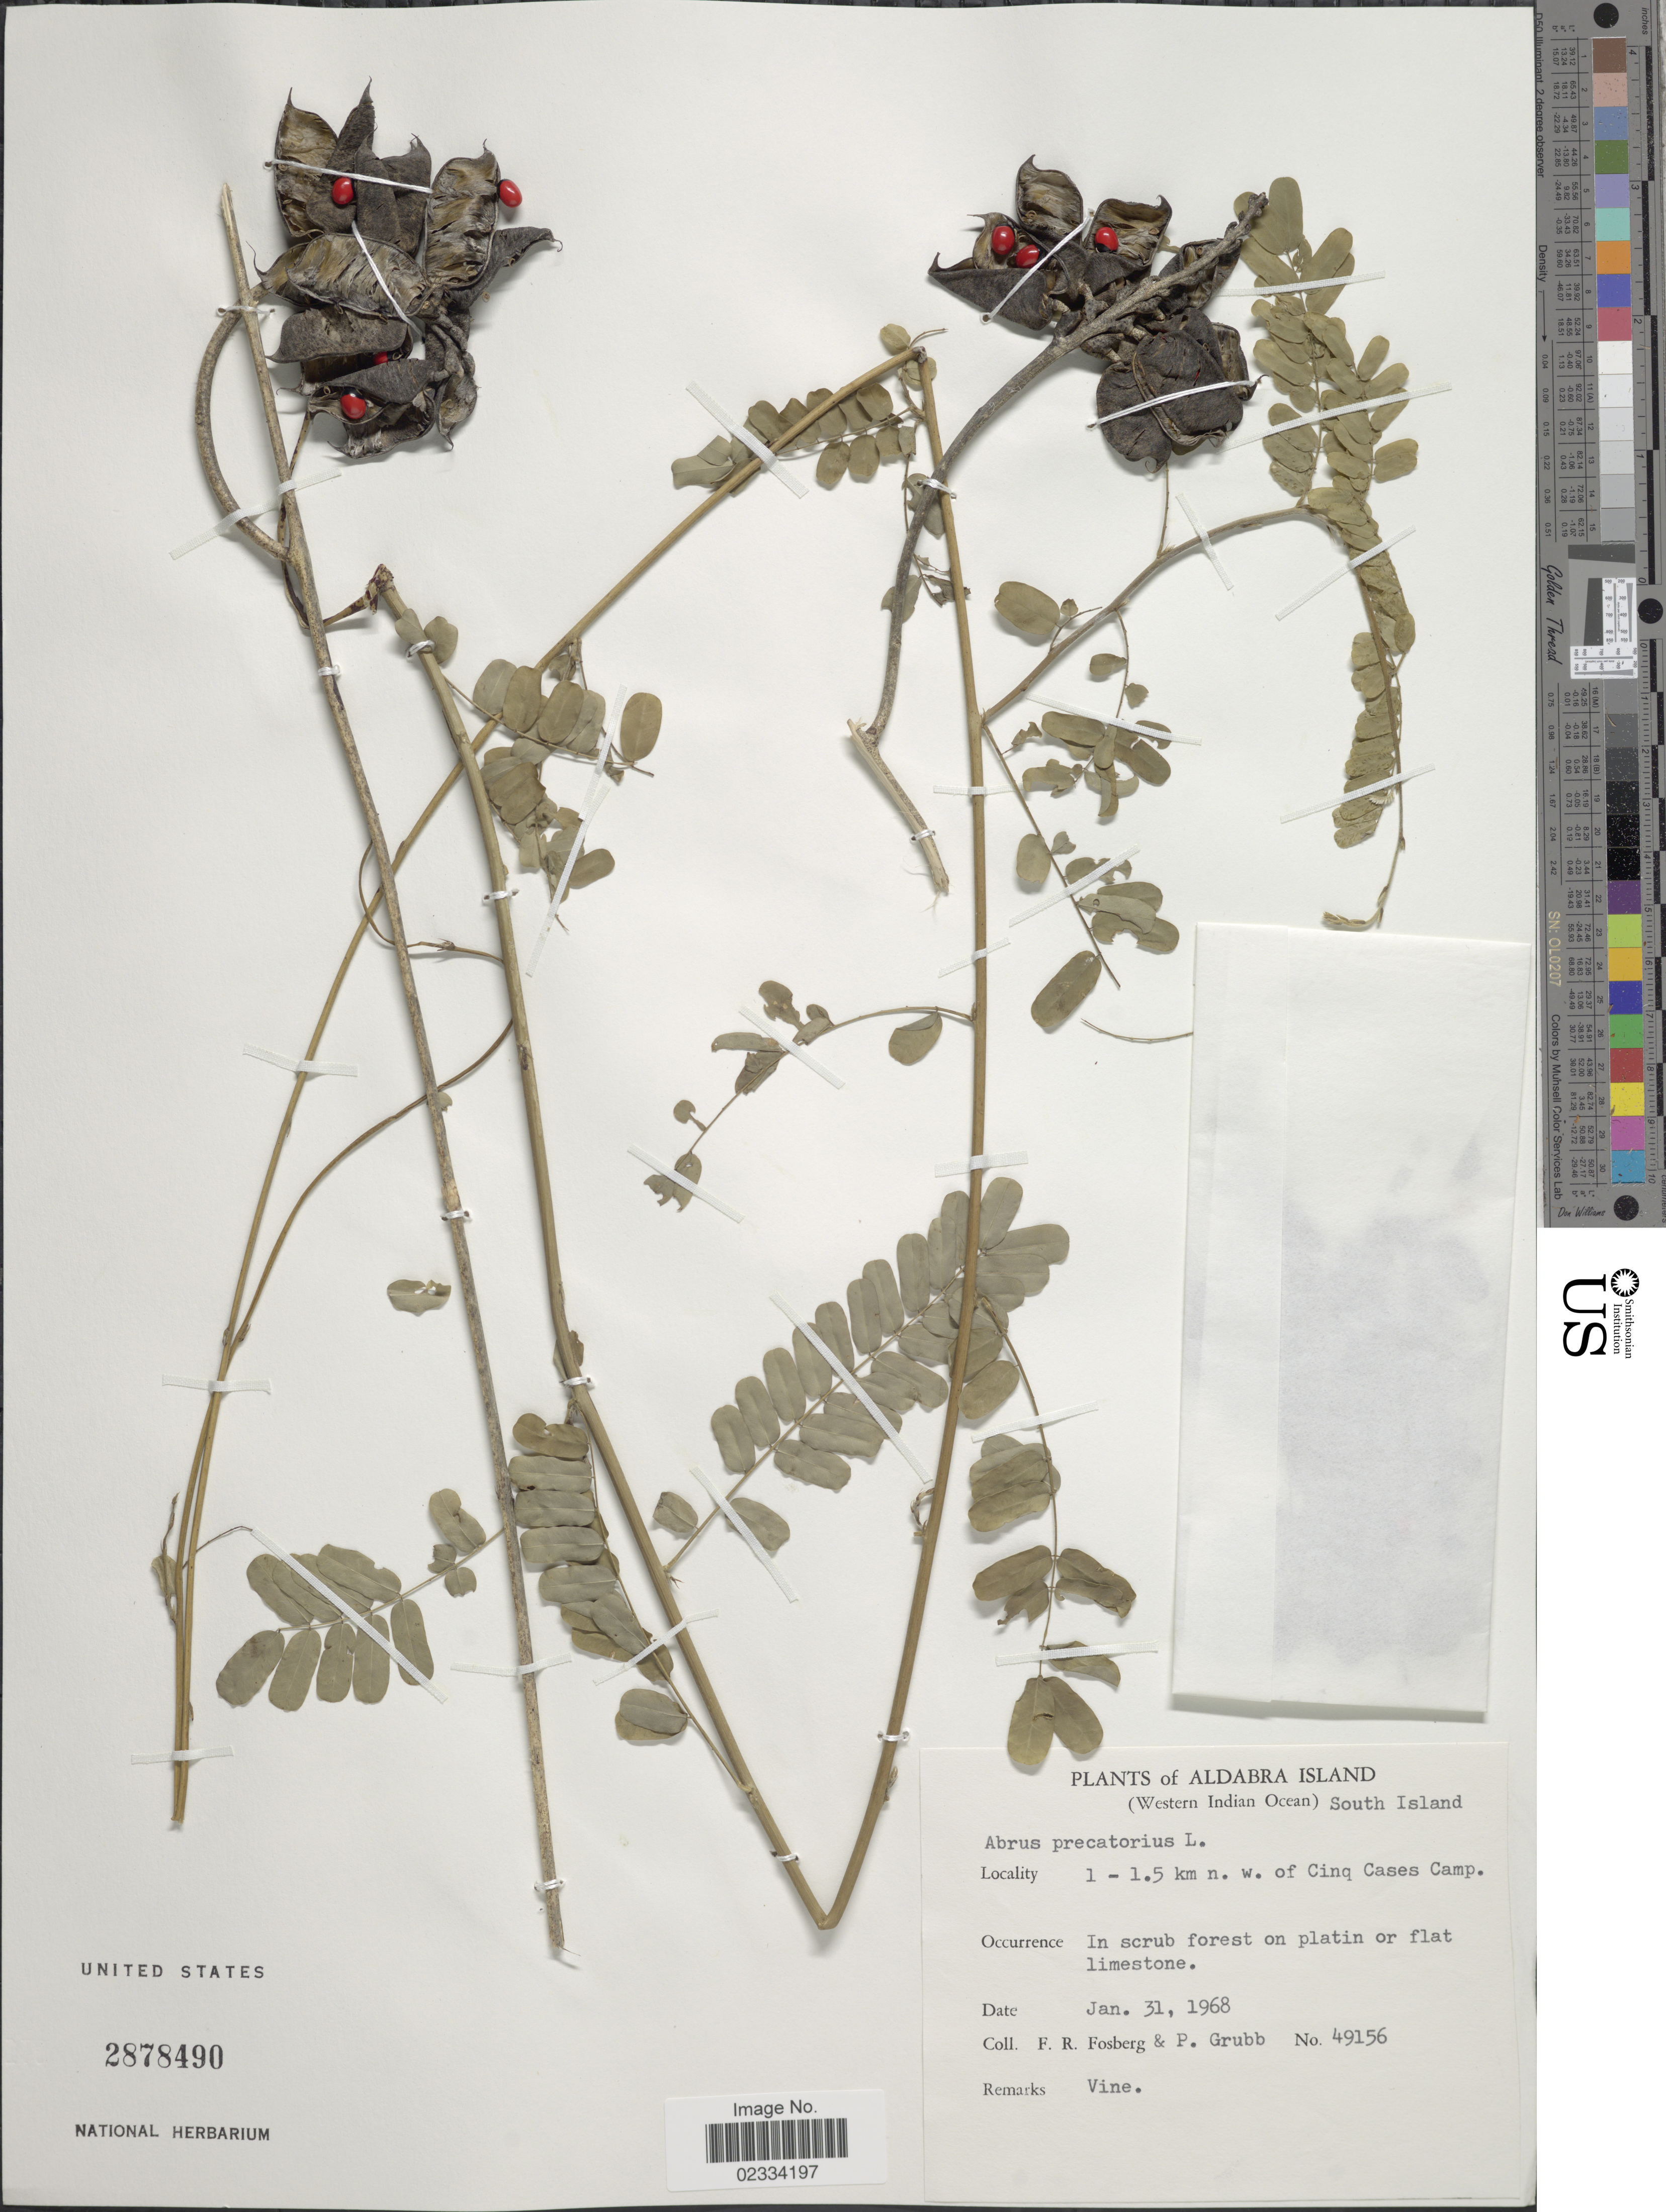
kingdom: Plantae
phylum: Tracheophyta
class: Magnoliopsida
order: Fabales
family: Fabaceae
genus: Abrus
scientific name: Abrus precatorius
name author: L.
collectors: F. R. Fosberg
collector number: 49156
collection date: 1968-01-31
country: Seychelles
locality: Aldabra Island. South Island. 1 - 1.5 km n. w. of Cinq Cases Camp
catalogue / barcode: US 2878490